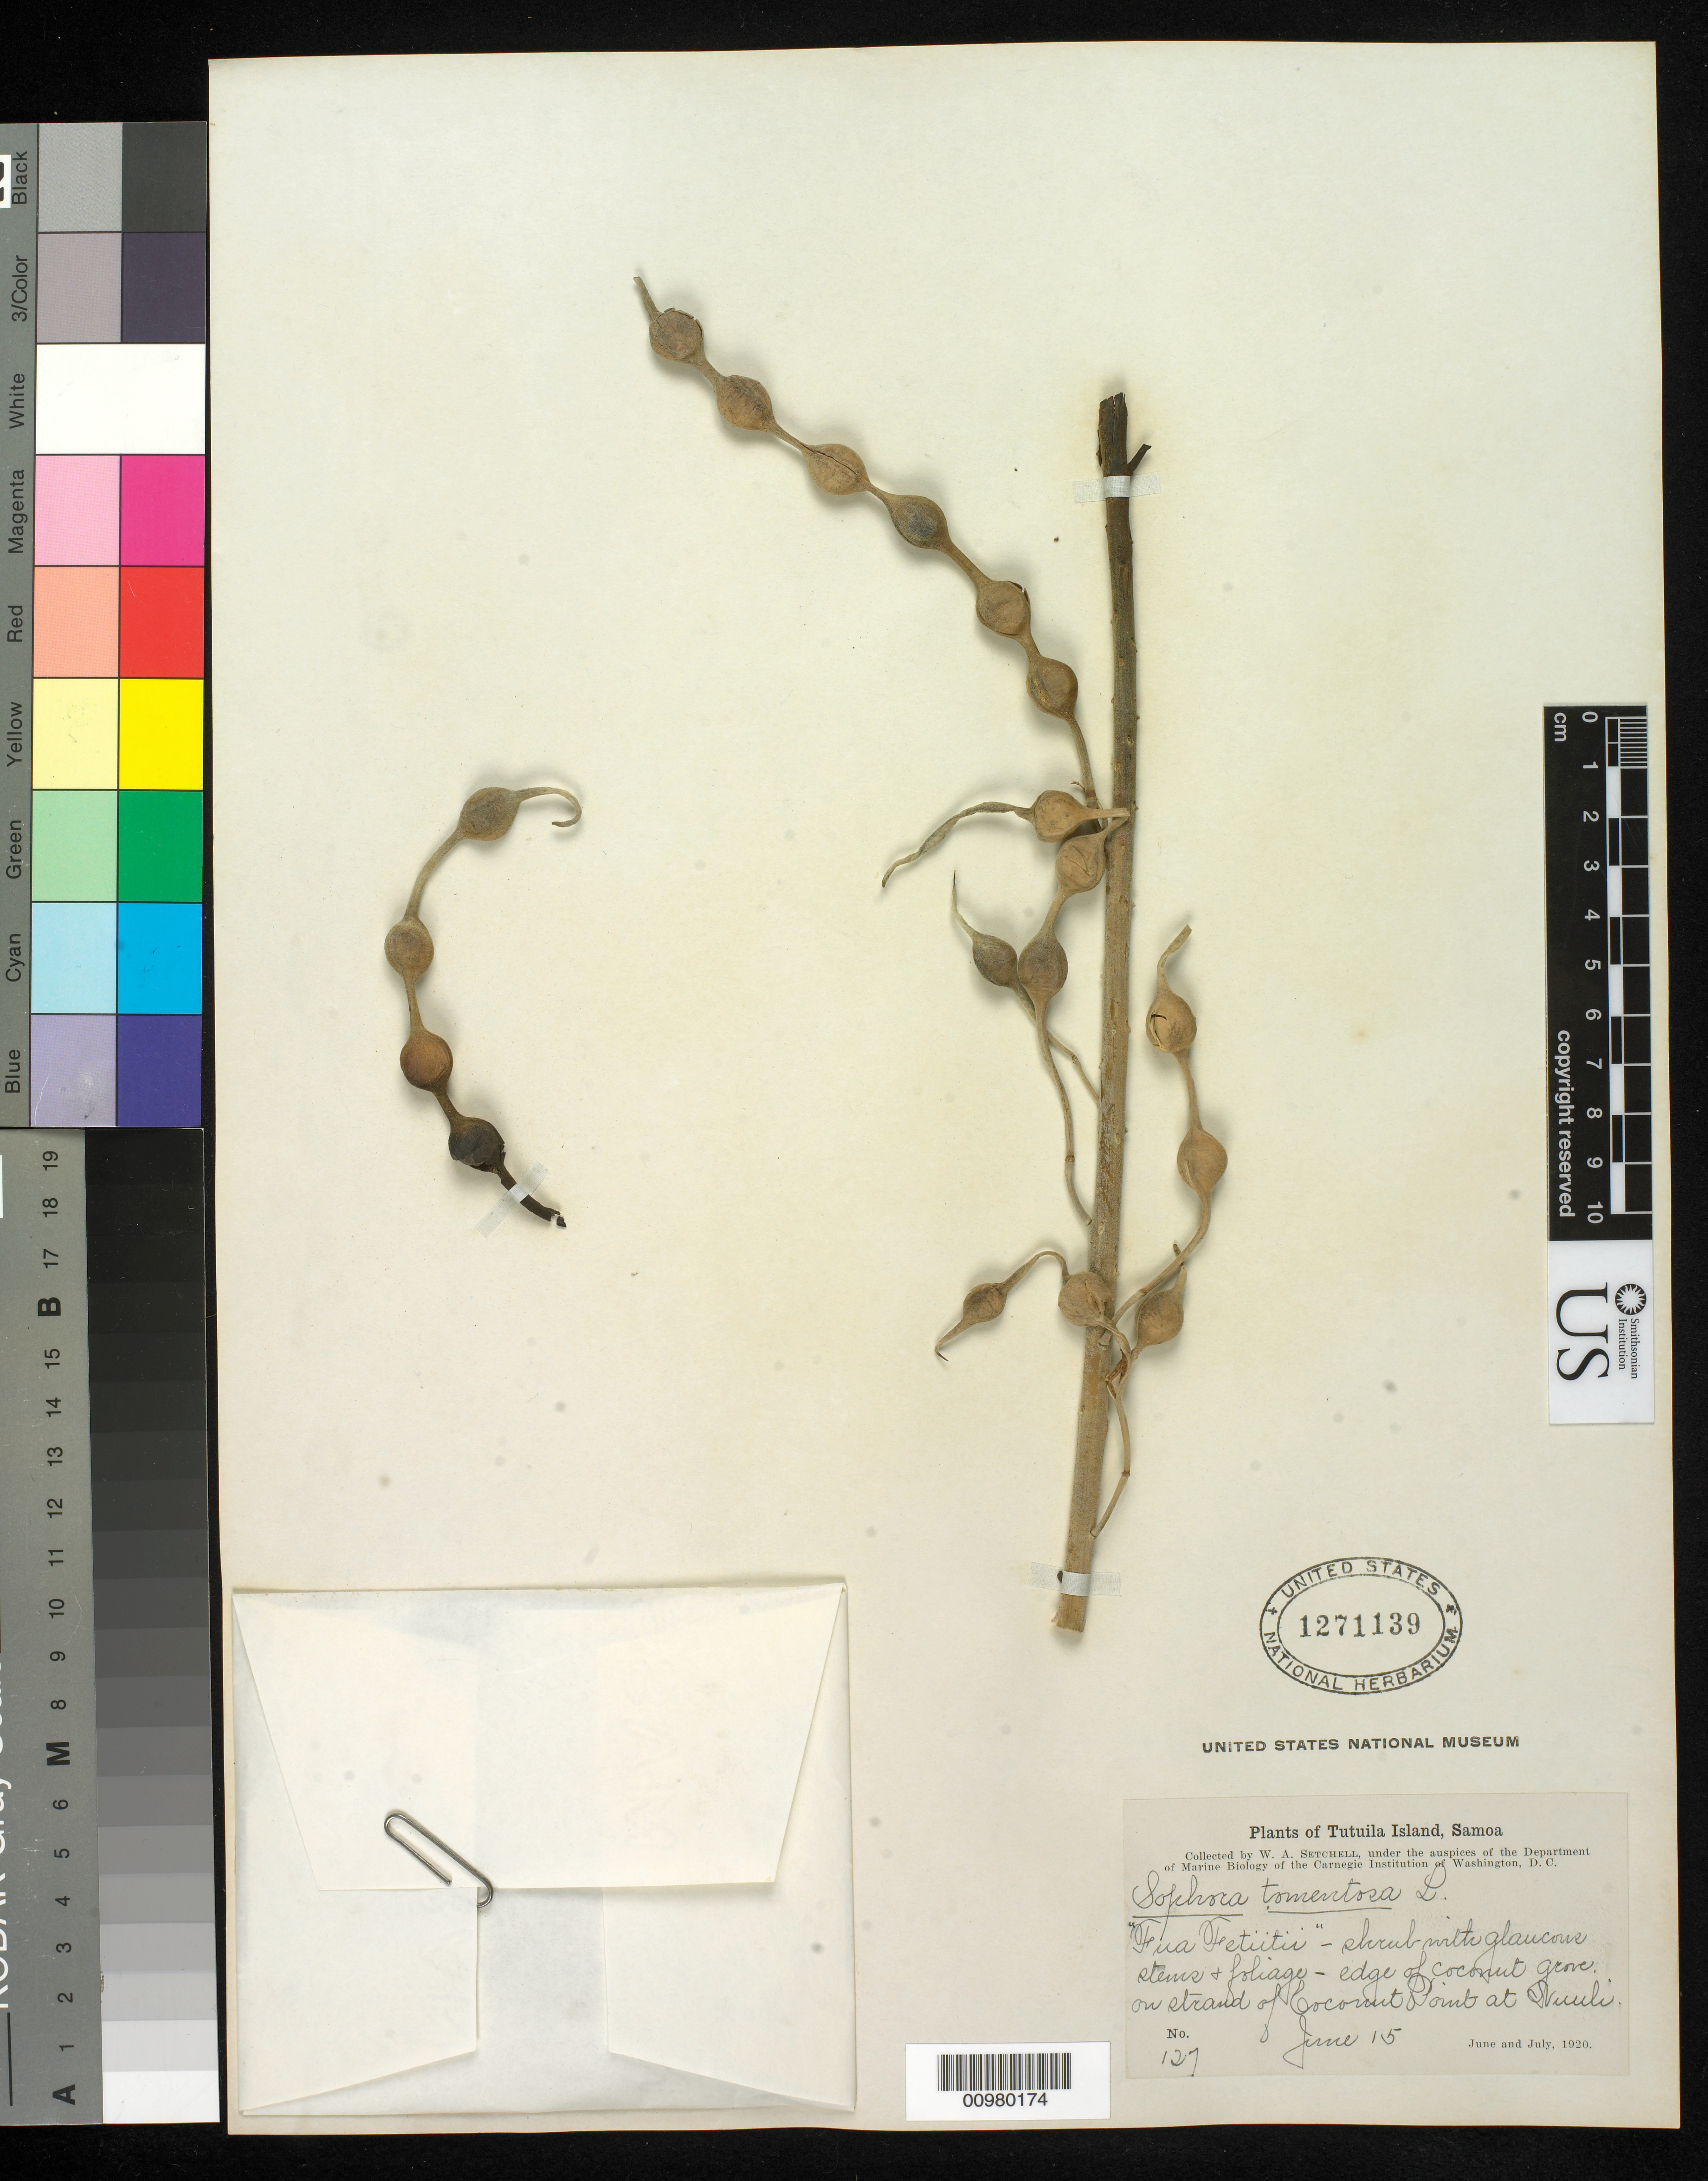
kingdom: Plantae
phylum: Tracheophyta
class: Magnoliopsida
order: Fabales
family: Fabaceae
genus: Sophora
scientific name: Sophora tomentosa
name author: L.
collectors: W. Setchell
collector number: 127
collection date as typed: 15 Jun 1920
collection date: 1920-06-15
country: American Samoa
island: Tutua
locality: edge of coconut grove on strand of Coconut Point at Nuuli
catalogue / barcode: US 1271139